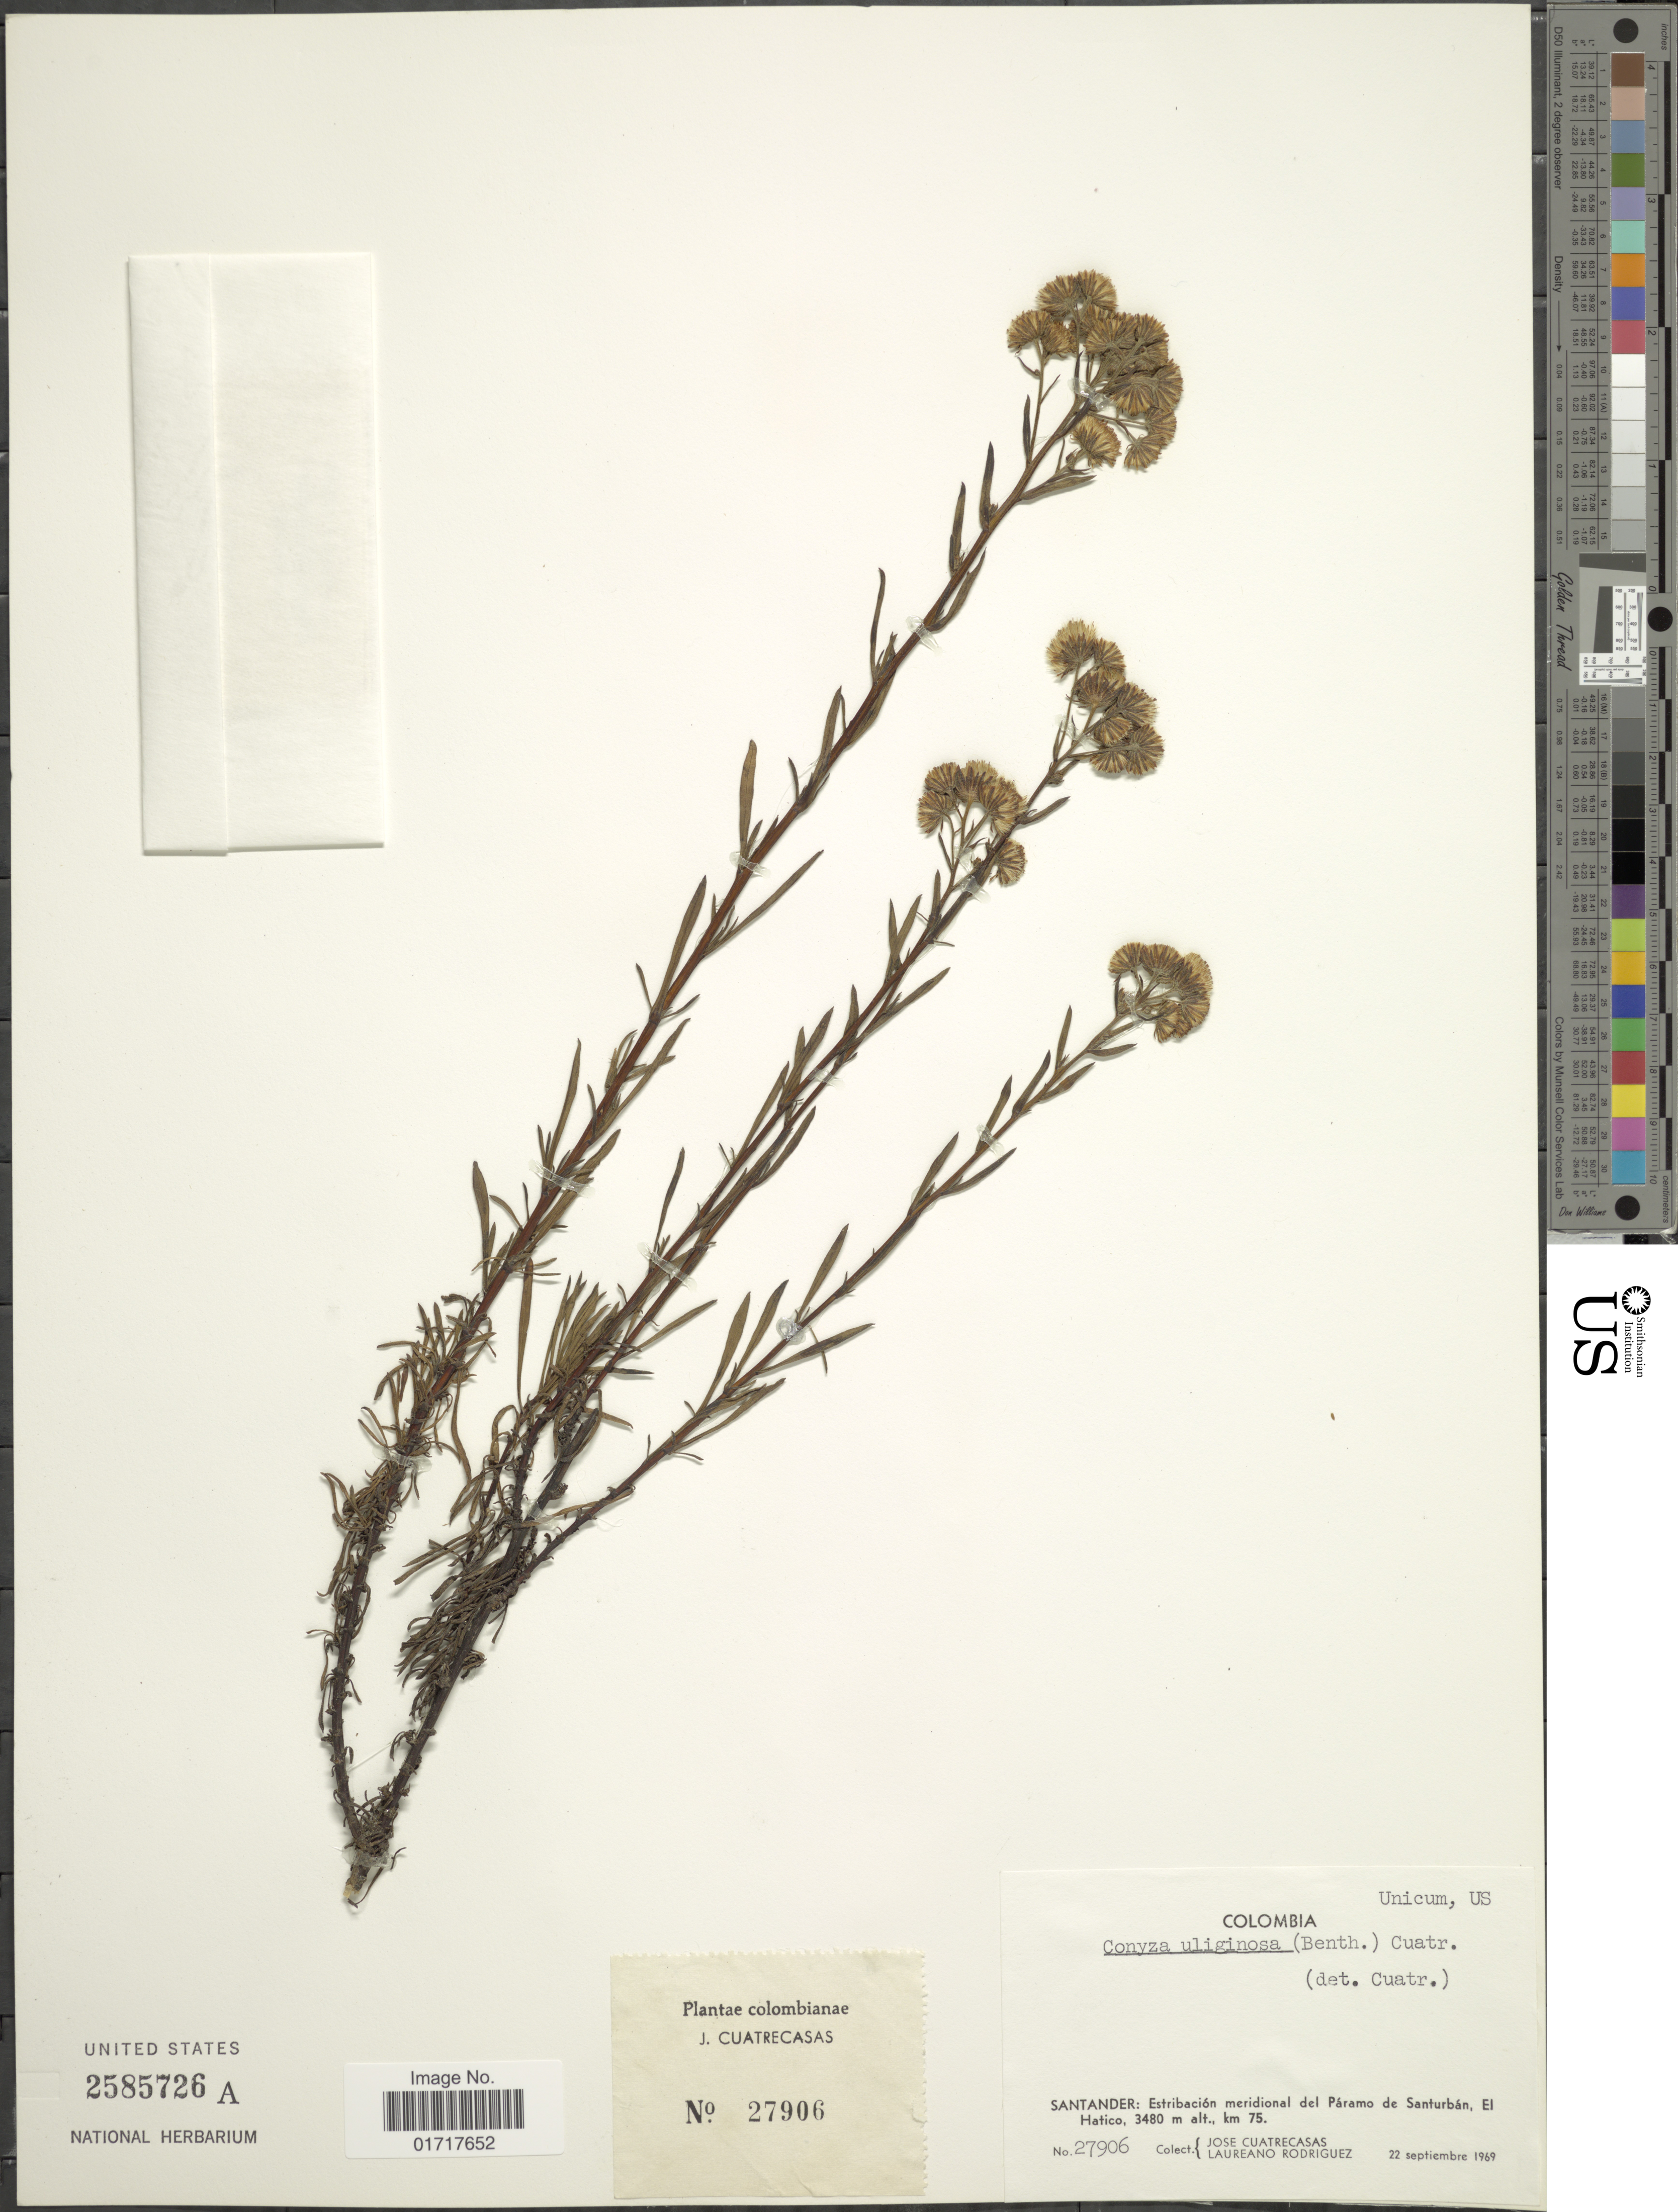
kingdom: Plantae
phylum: Tracheophyta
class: Magnoliopsida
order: Asterales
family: Asteraceae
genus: Conyza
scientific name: Conyza uliginosa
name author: (Benth.) Cuatrec.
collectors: J. Cuatrecasas & L. Rodriguez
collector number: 27906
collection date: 1969-09-22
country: Colombia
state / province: Santander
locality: Santander: Estribacion meridional del paramo de Santurban, El Hatico.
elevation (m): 3480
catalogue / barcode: US 2585726A